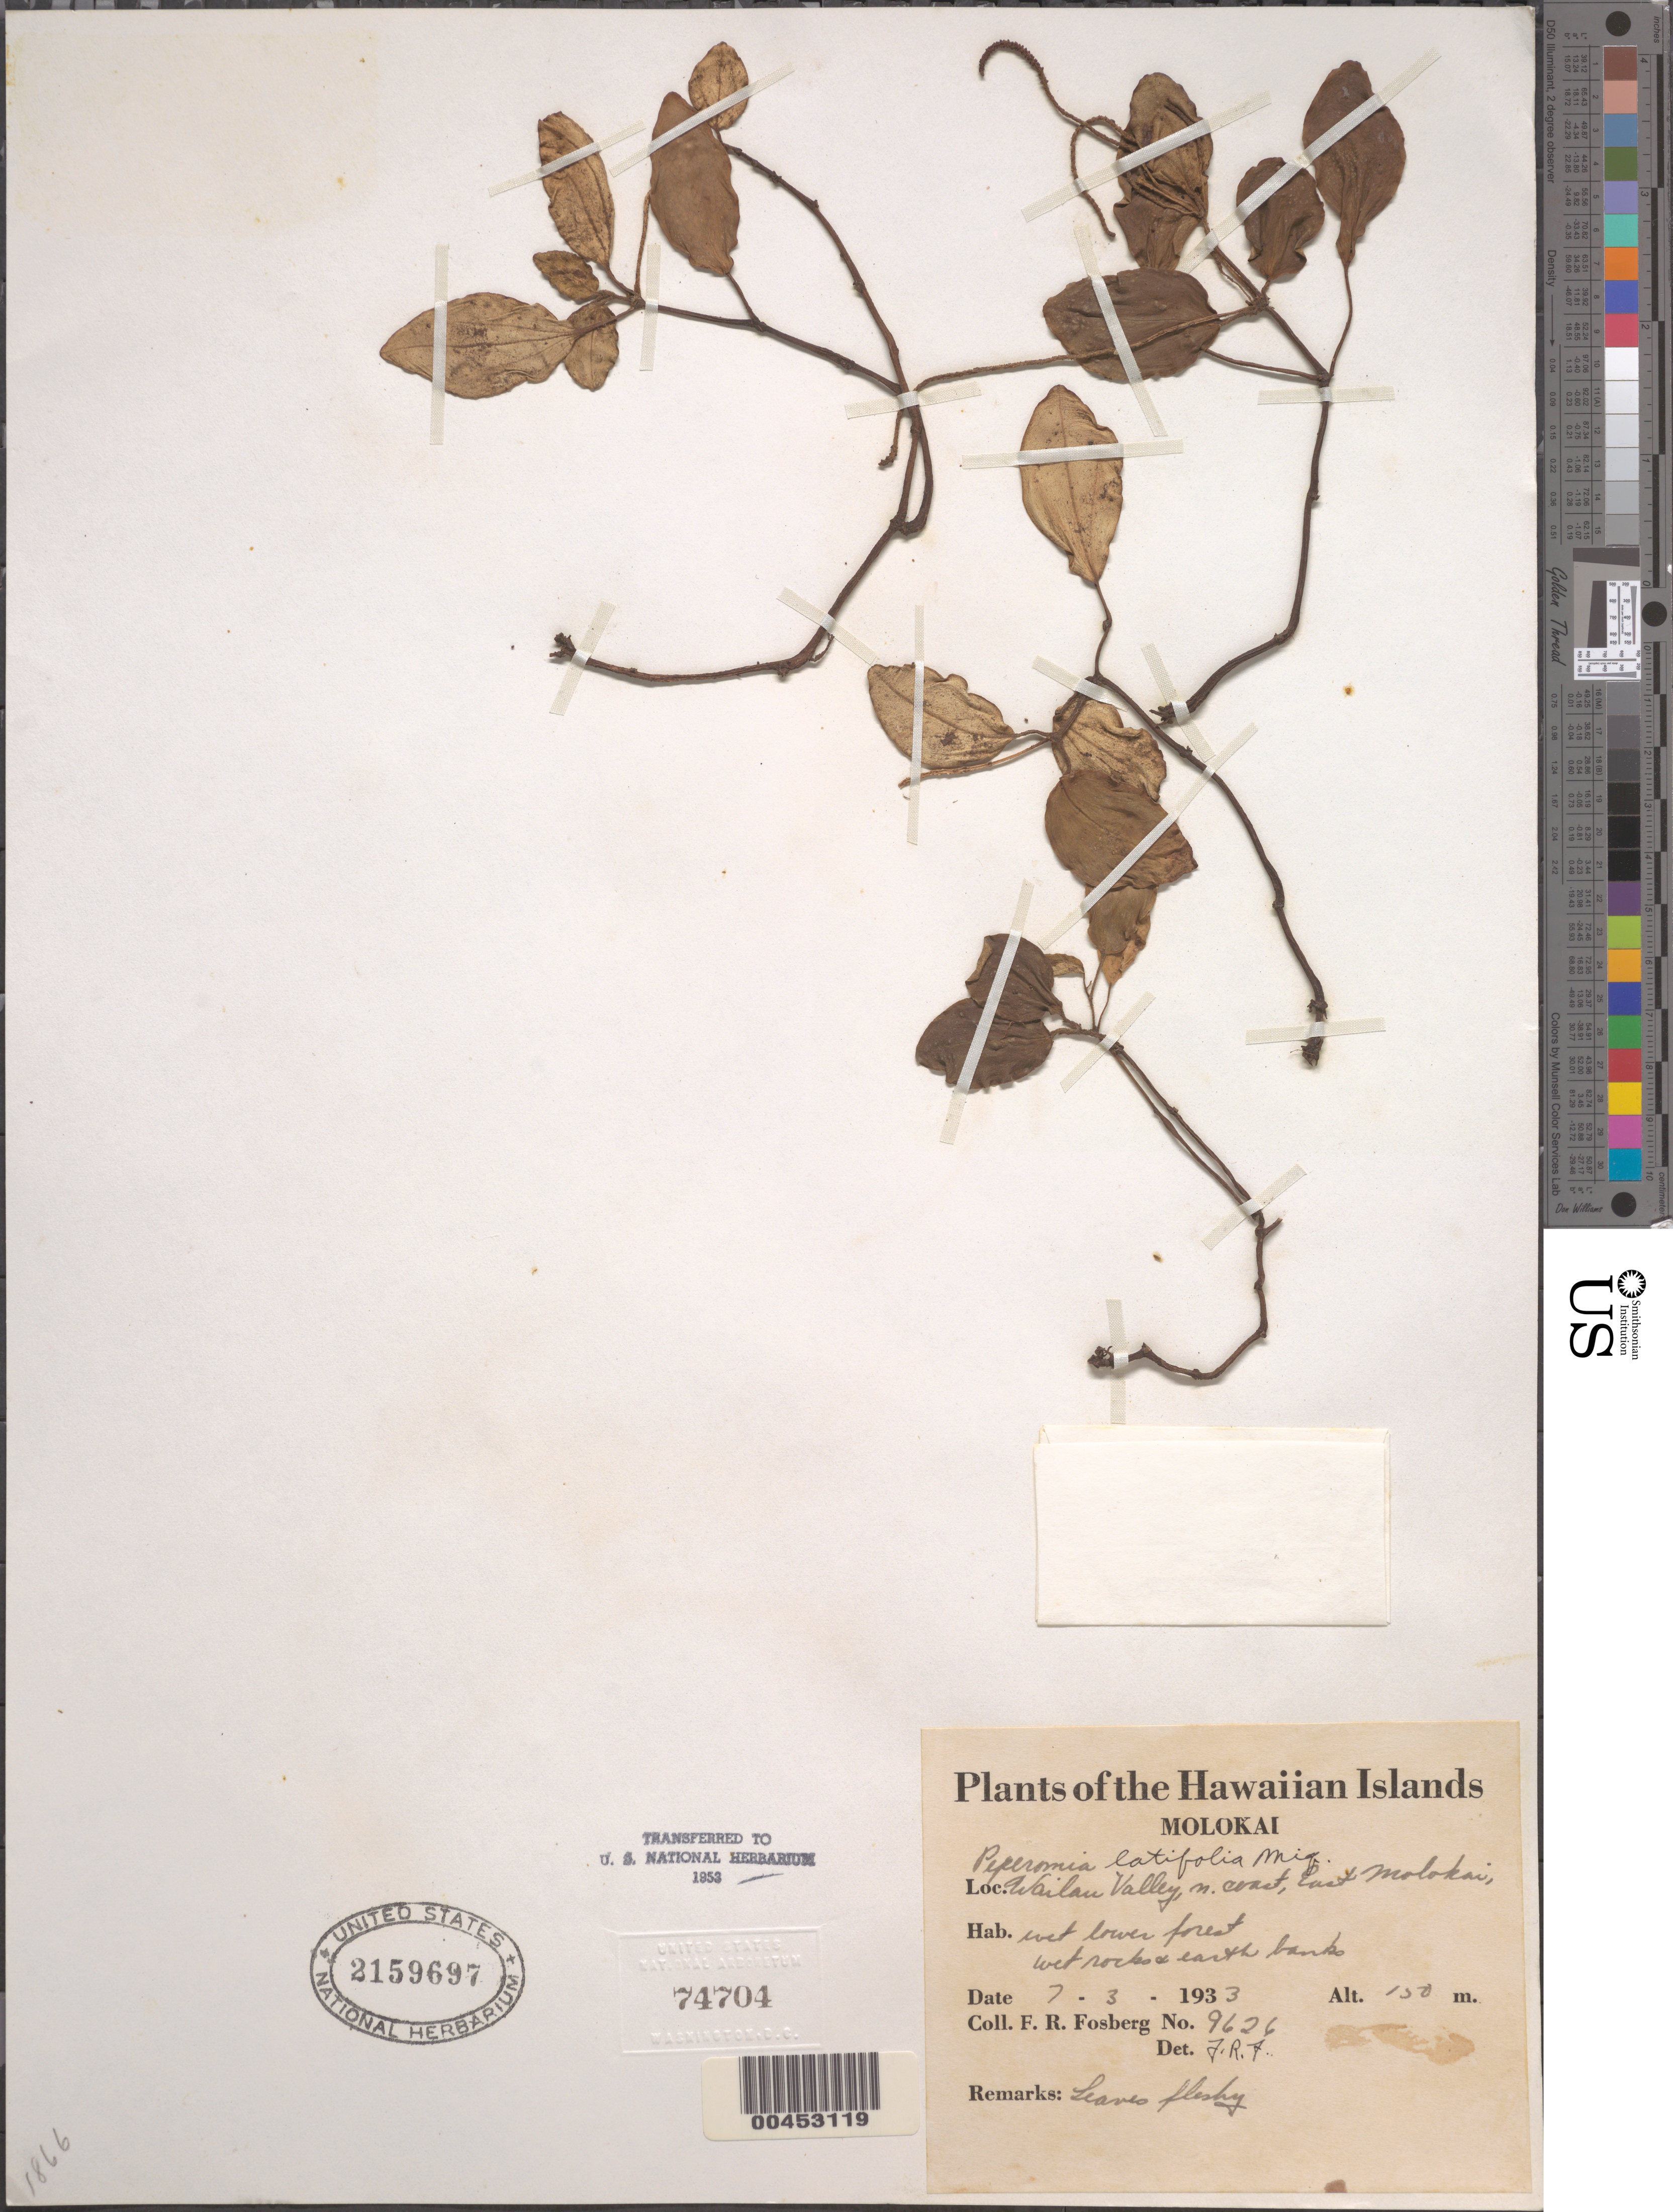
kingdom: Plantae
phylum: Tracheophyta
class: Magnoliopsida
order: Piperales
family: Piperaceae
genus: Peperomia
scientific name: Peperomia latifolia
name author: Miq.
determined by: Fosberg, F. R.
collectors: F. R. Fosberg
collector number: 9626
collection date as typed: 7 Mar 1933 or 3 Jul 1933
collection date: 1933-03-07 or 1933-07-03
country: United States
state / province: Hawaii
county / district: Maui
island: Moloka'i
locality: Wailau Valley, N coast, E Molokai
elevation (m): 150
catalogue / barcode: US 2159697